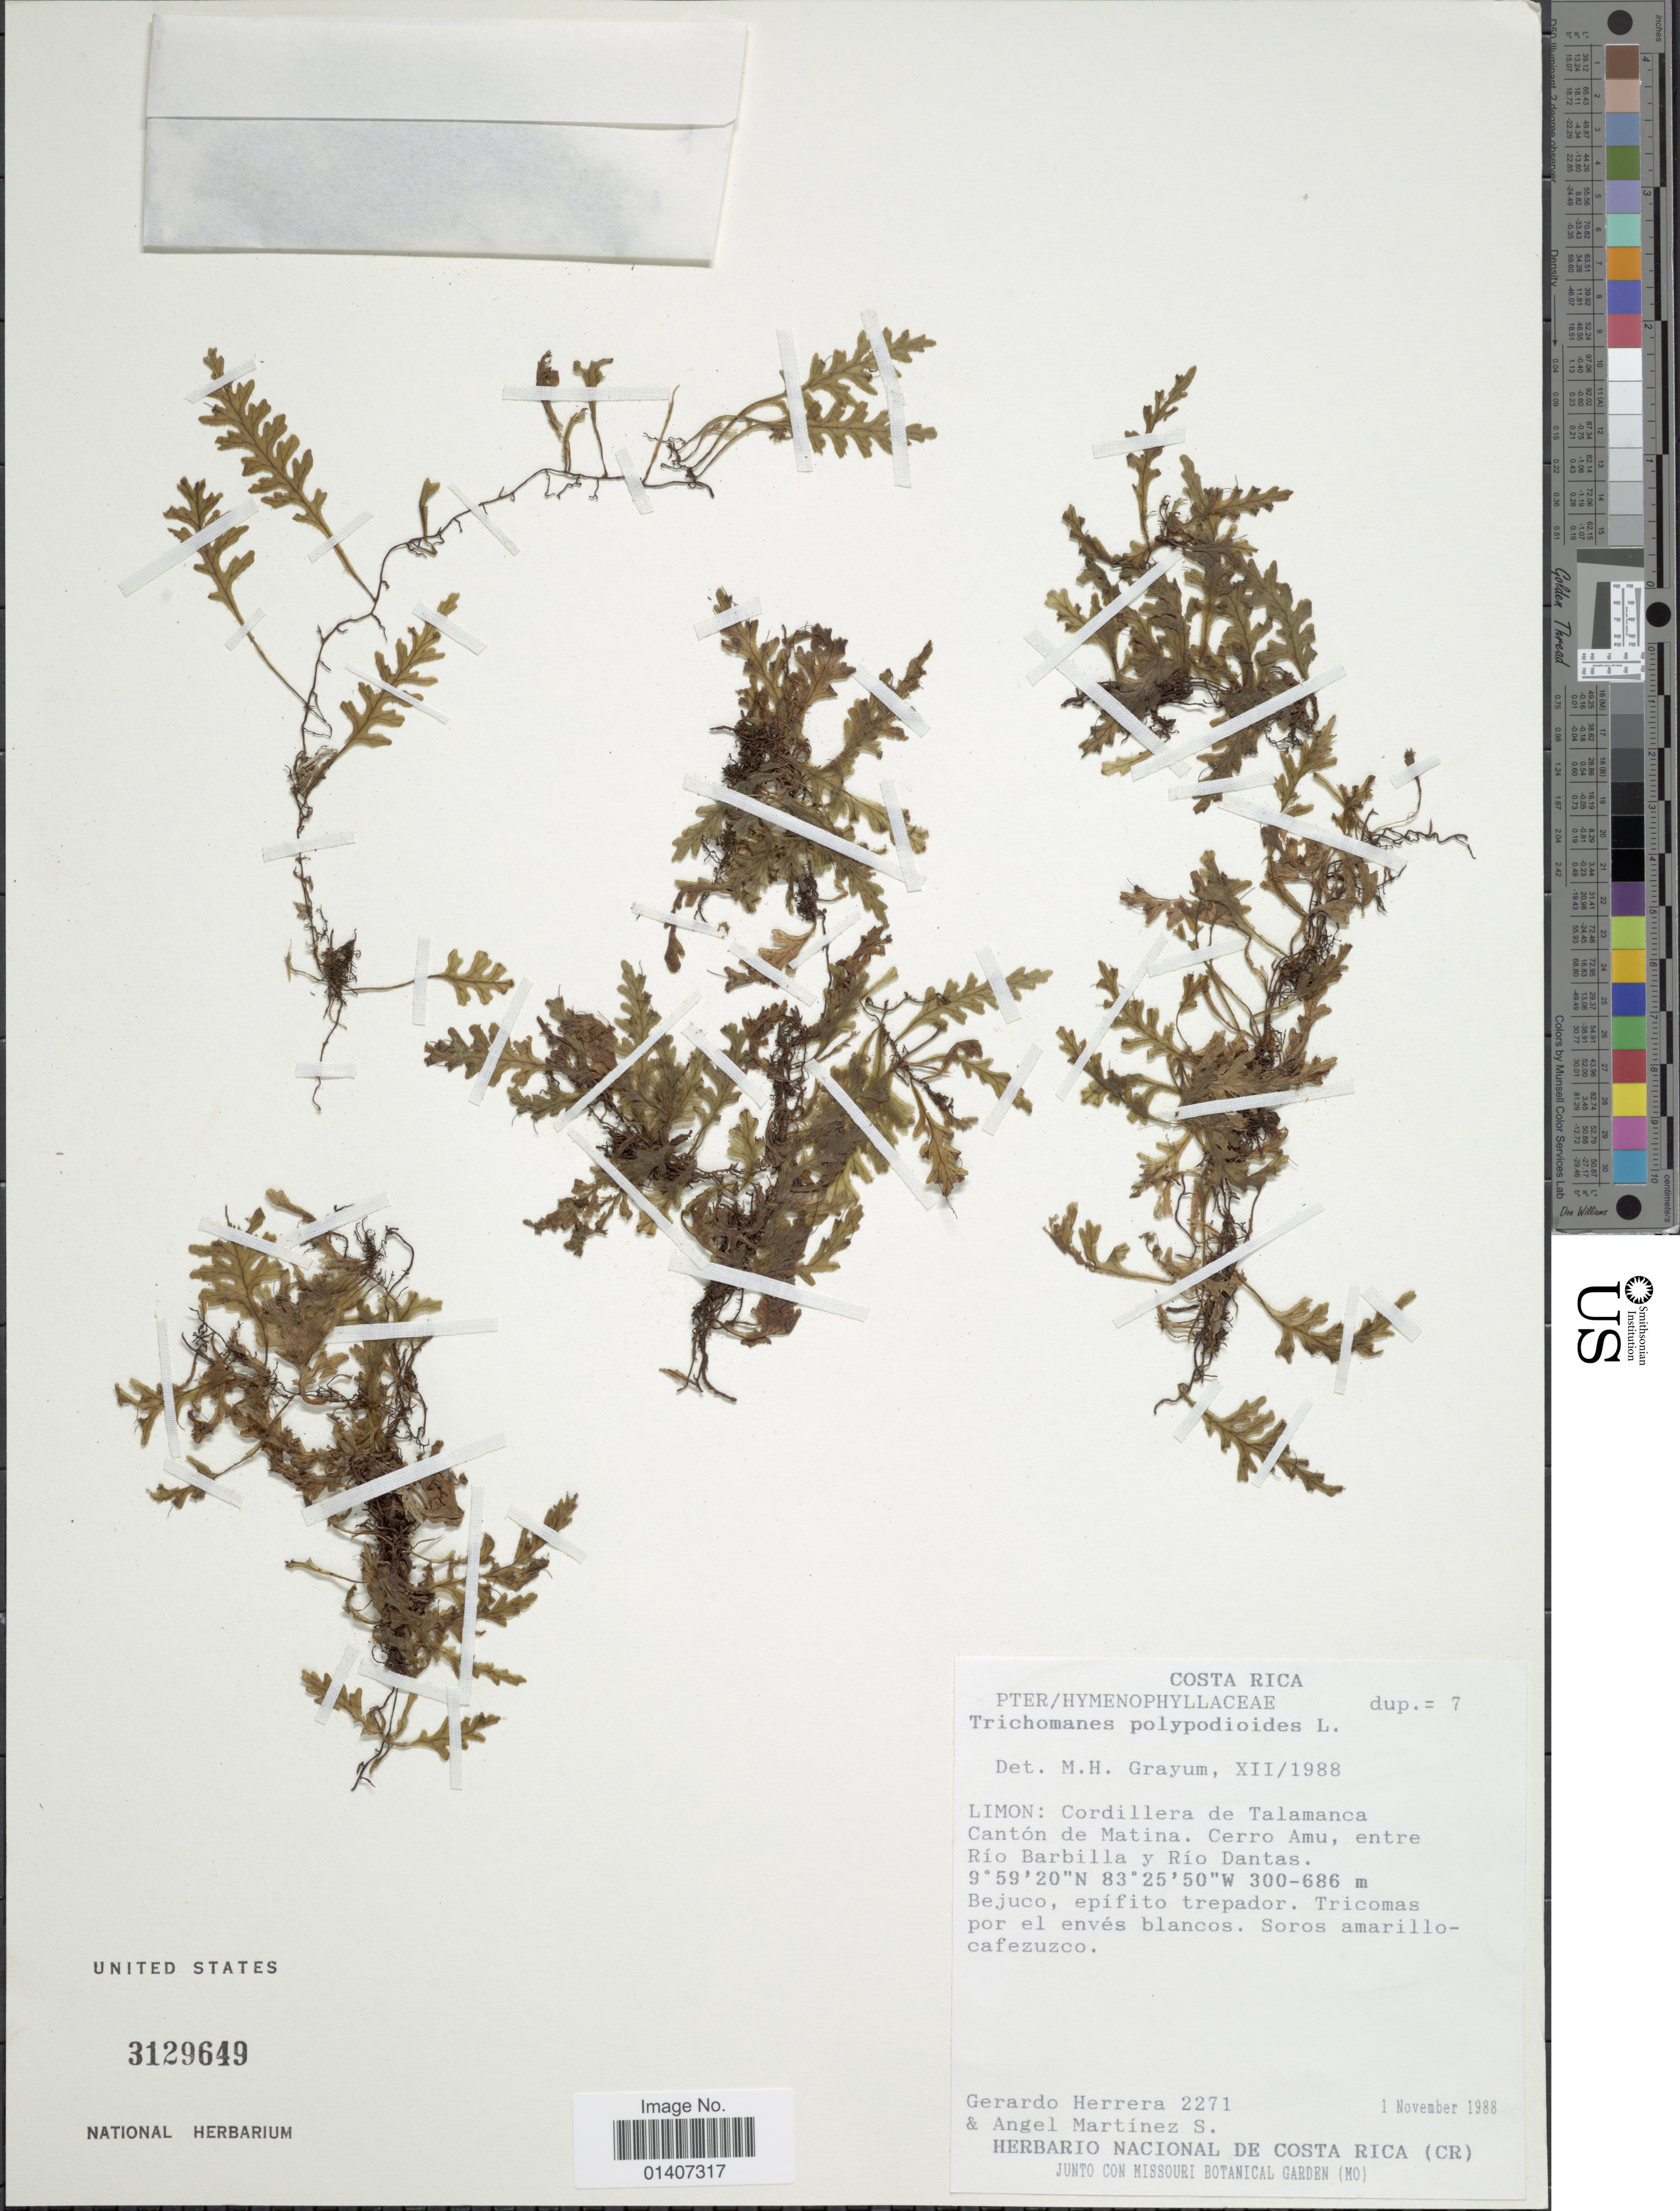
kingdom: Plantae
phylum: Tracheophyta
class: Polypodiopsida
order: Hymenophyllales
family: Hymenophyllaceae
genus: Trichomanes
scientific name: Trichomanes anadromum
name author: Rosenst.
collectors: G. Herrera & A. Martínez S.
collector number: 2271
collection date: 1988-11-01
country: Costa Rica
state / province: Limón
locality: Limon: Cordillera de Talamanca Cantón de Matina, Cerro Amu, entre Rio Barbilla y Rio Dantas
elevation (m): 300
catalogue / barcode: US 3129649